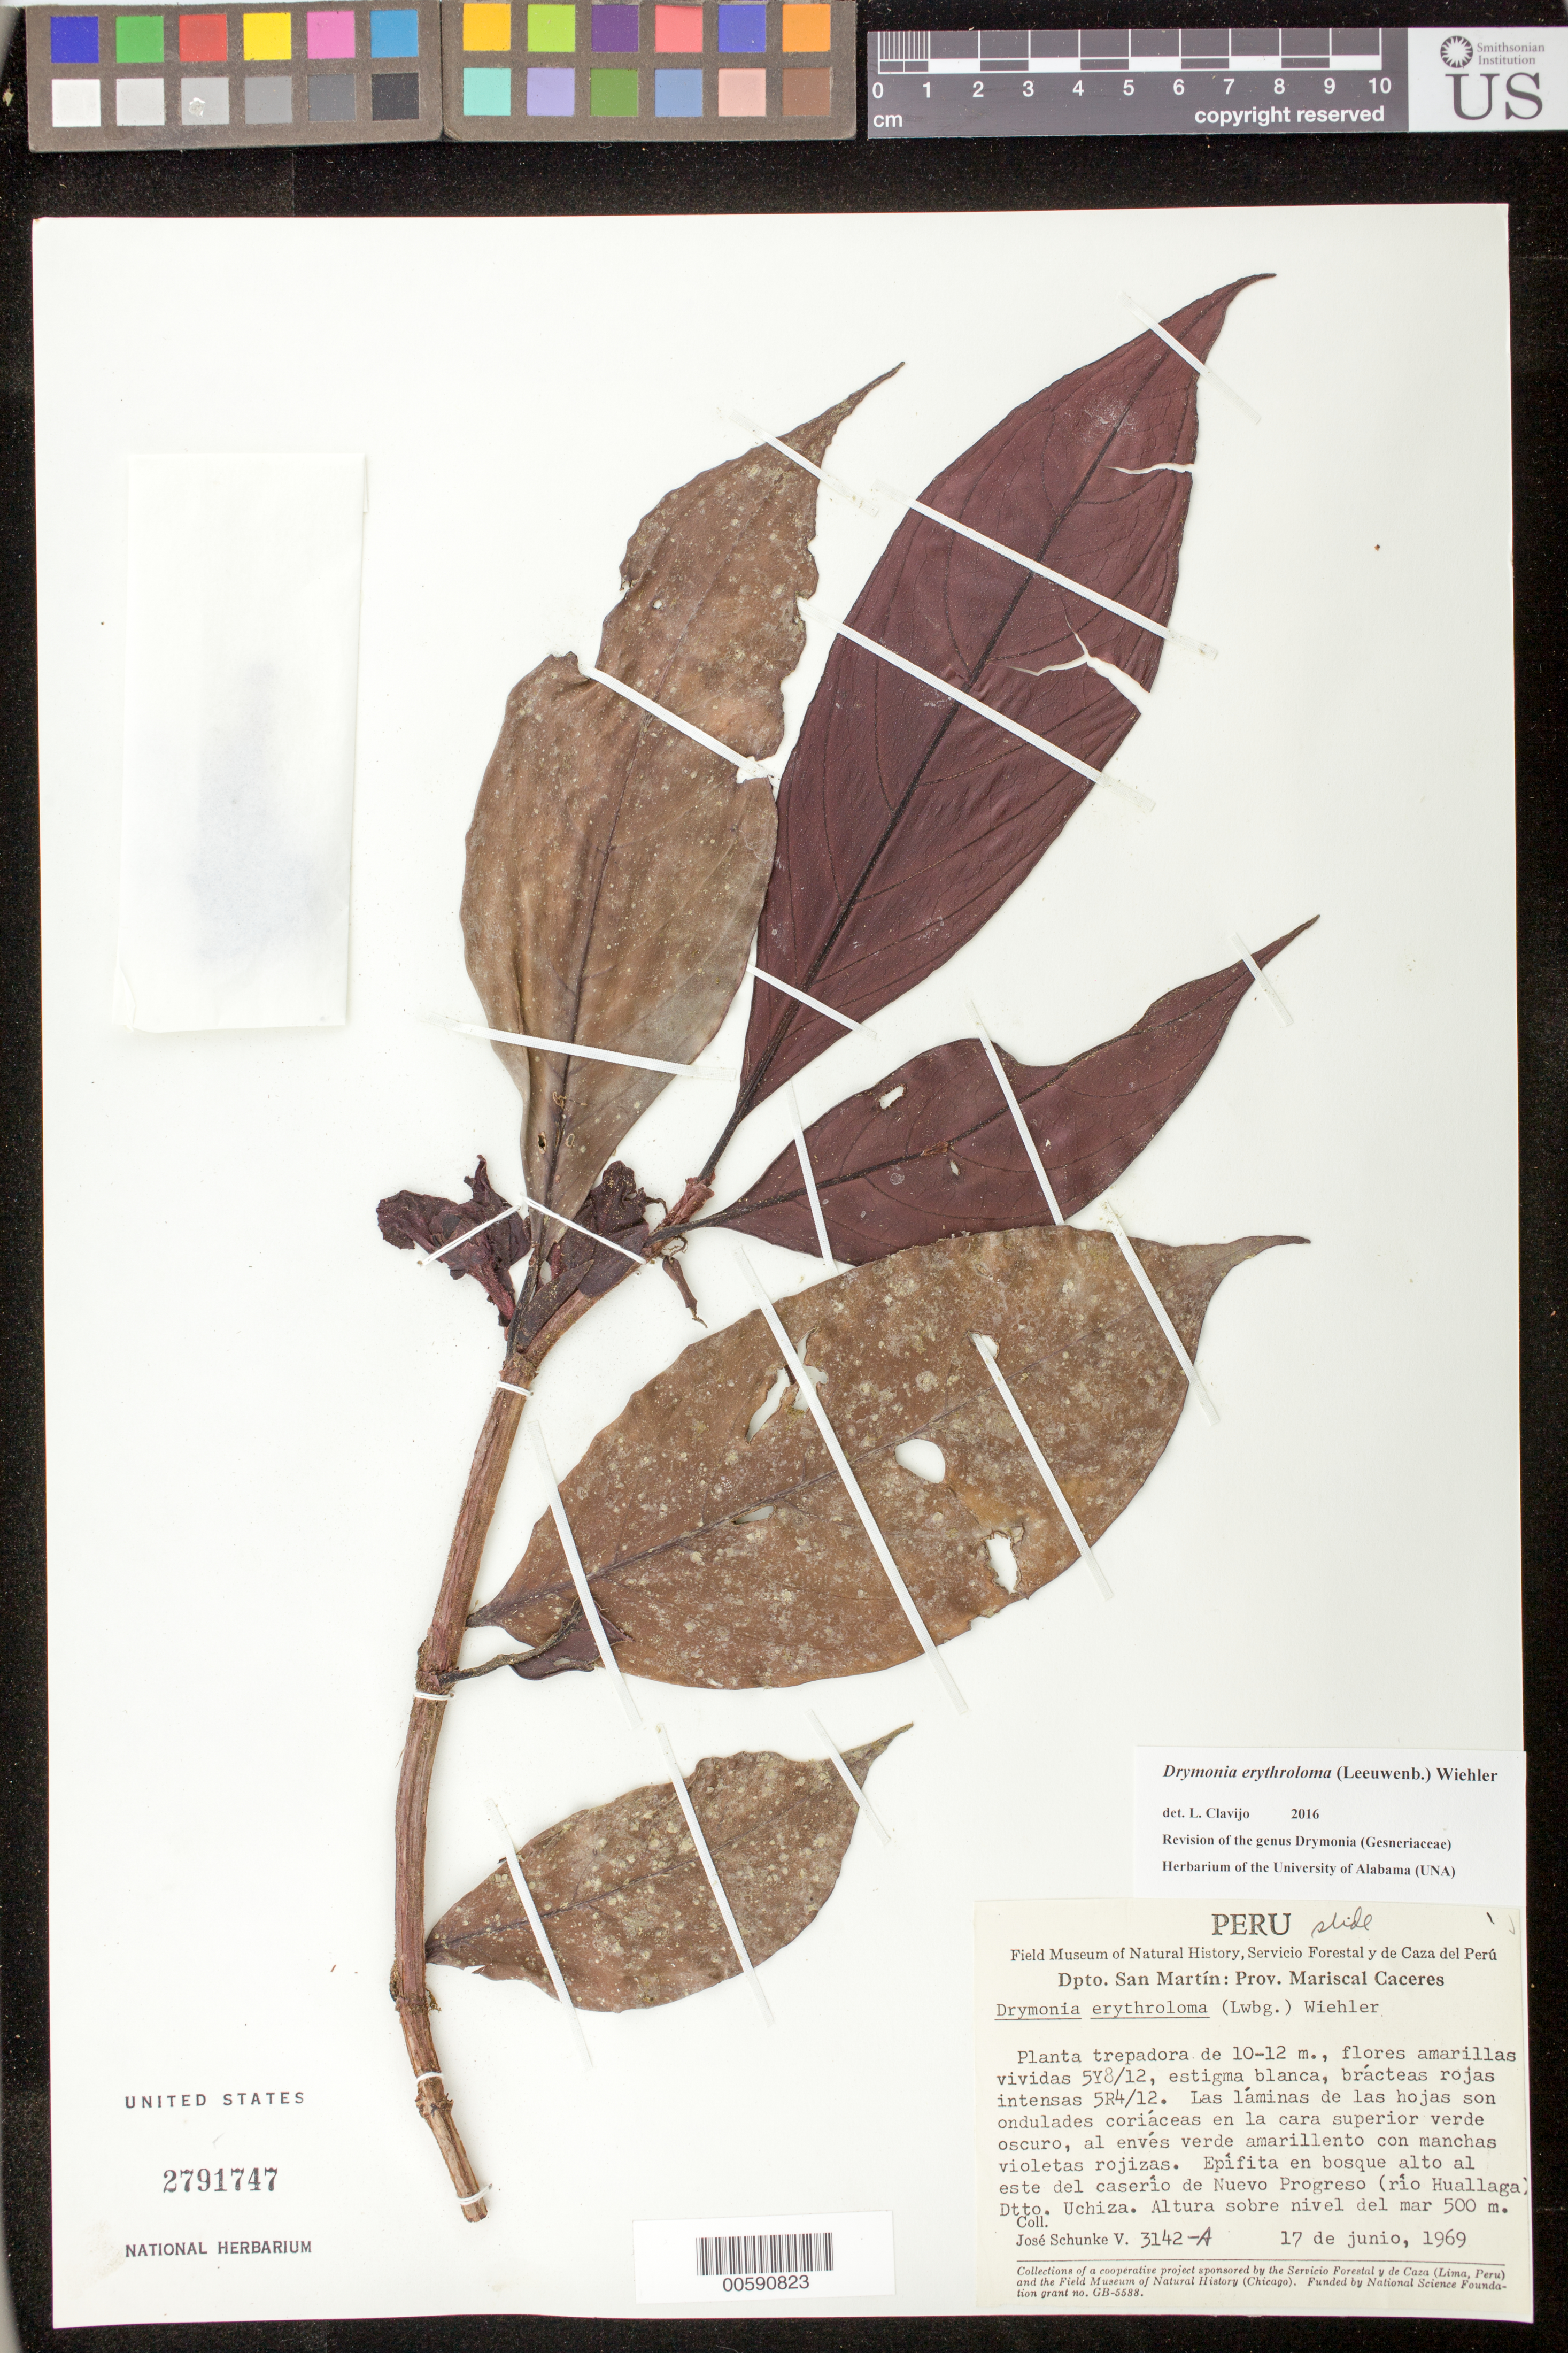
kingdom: Plantae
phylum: Tracheophyta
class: Magnoliopsida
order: Lamiales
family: Gesneriaceae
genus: Drymonia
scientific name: Drymonia erythroloma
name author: (Leeuwenb.) Wiehler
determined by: Clark, J. L., (SEL), The Marie Selby Botanical Garden (UNITED STATES)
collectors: J. Schunke Vigo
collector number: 3142 A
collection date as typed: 17 Jun 1969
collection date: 1969-06-17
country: Peru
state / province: San Martín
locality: Prov. Mariscal Cáceres, Dtto. Uchiza; al este del caserío de Nuevo Progreso (río Huallaga)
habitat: En bosque alto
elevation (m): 500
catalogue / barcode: US 2791747